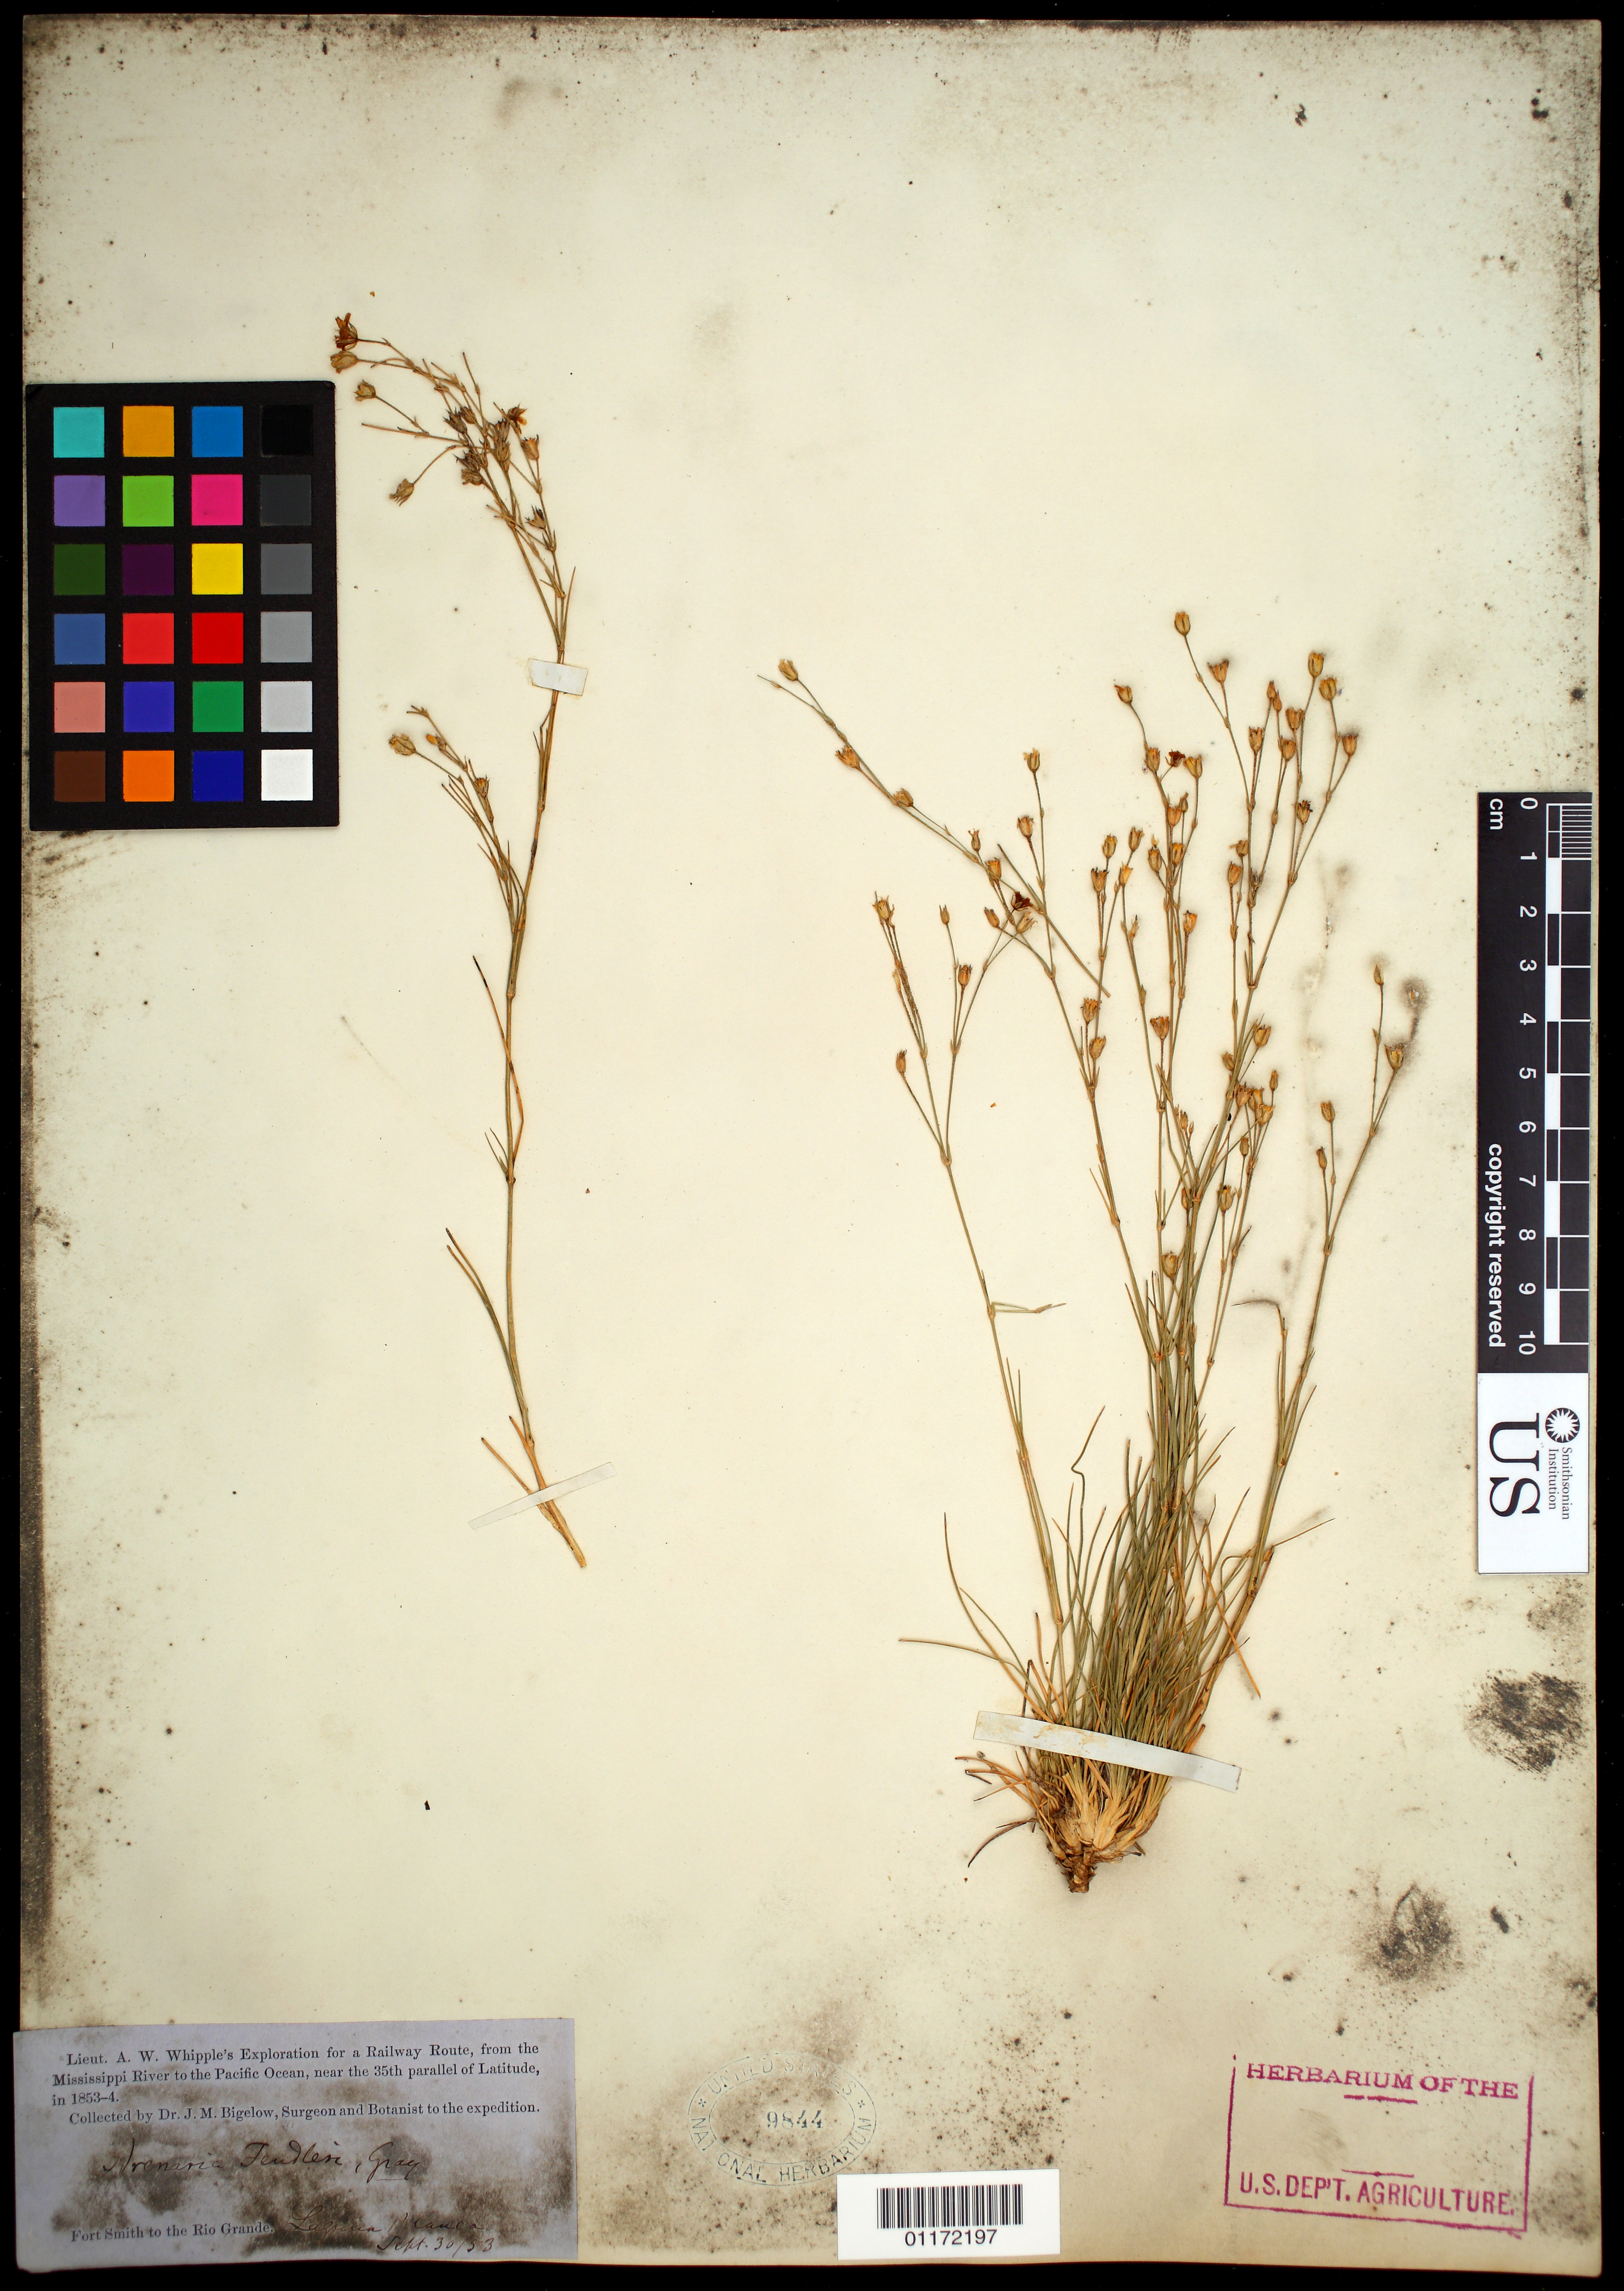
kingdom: Plantae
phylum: Tracheophyta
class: Magnoliopsida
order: Caryophyllales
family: Caryophyllaceae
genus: Eremogone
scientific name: Eremogone fendleri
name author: (A. Gray) Ikonn.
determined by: U.S. National Herbarium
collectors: J. M. Bigelow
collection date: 1853-09-30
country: United States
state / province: California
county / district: Orange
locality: Fort Smith to the Rio Grande, Laguna Blanca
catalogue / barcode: US 9844